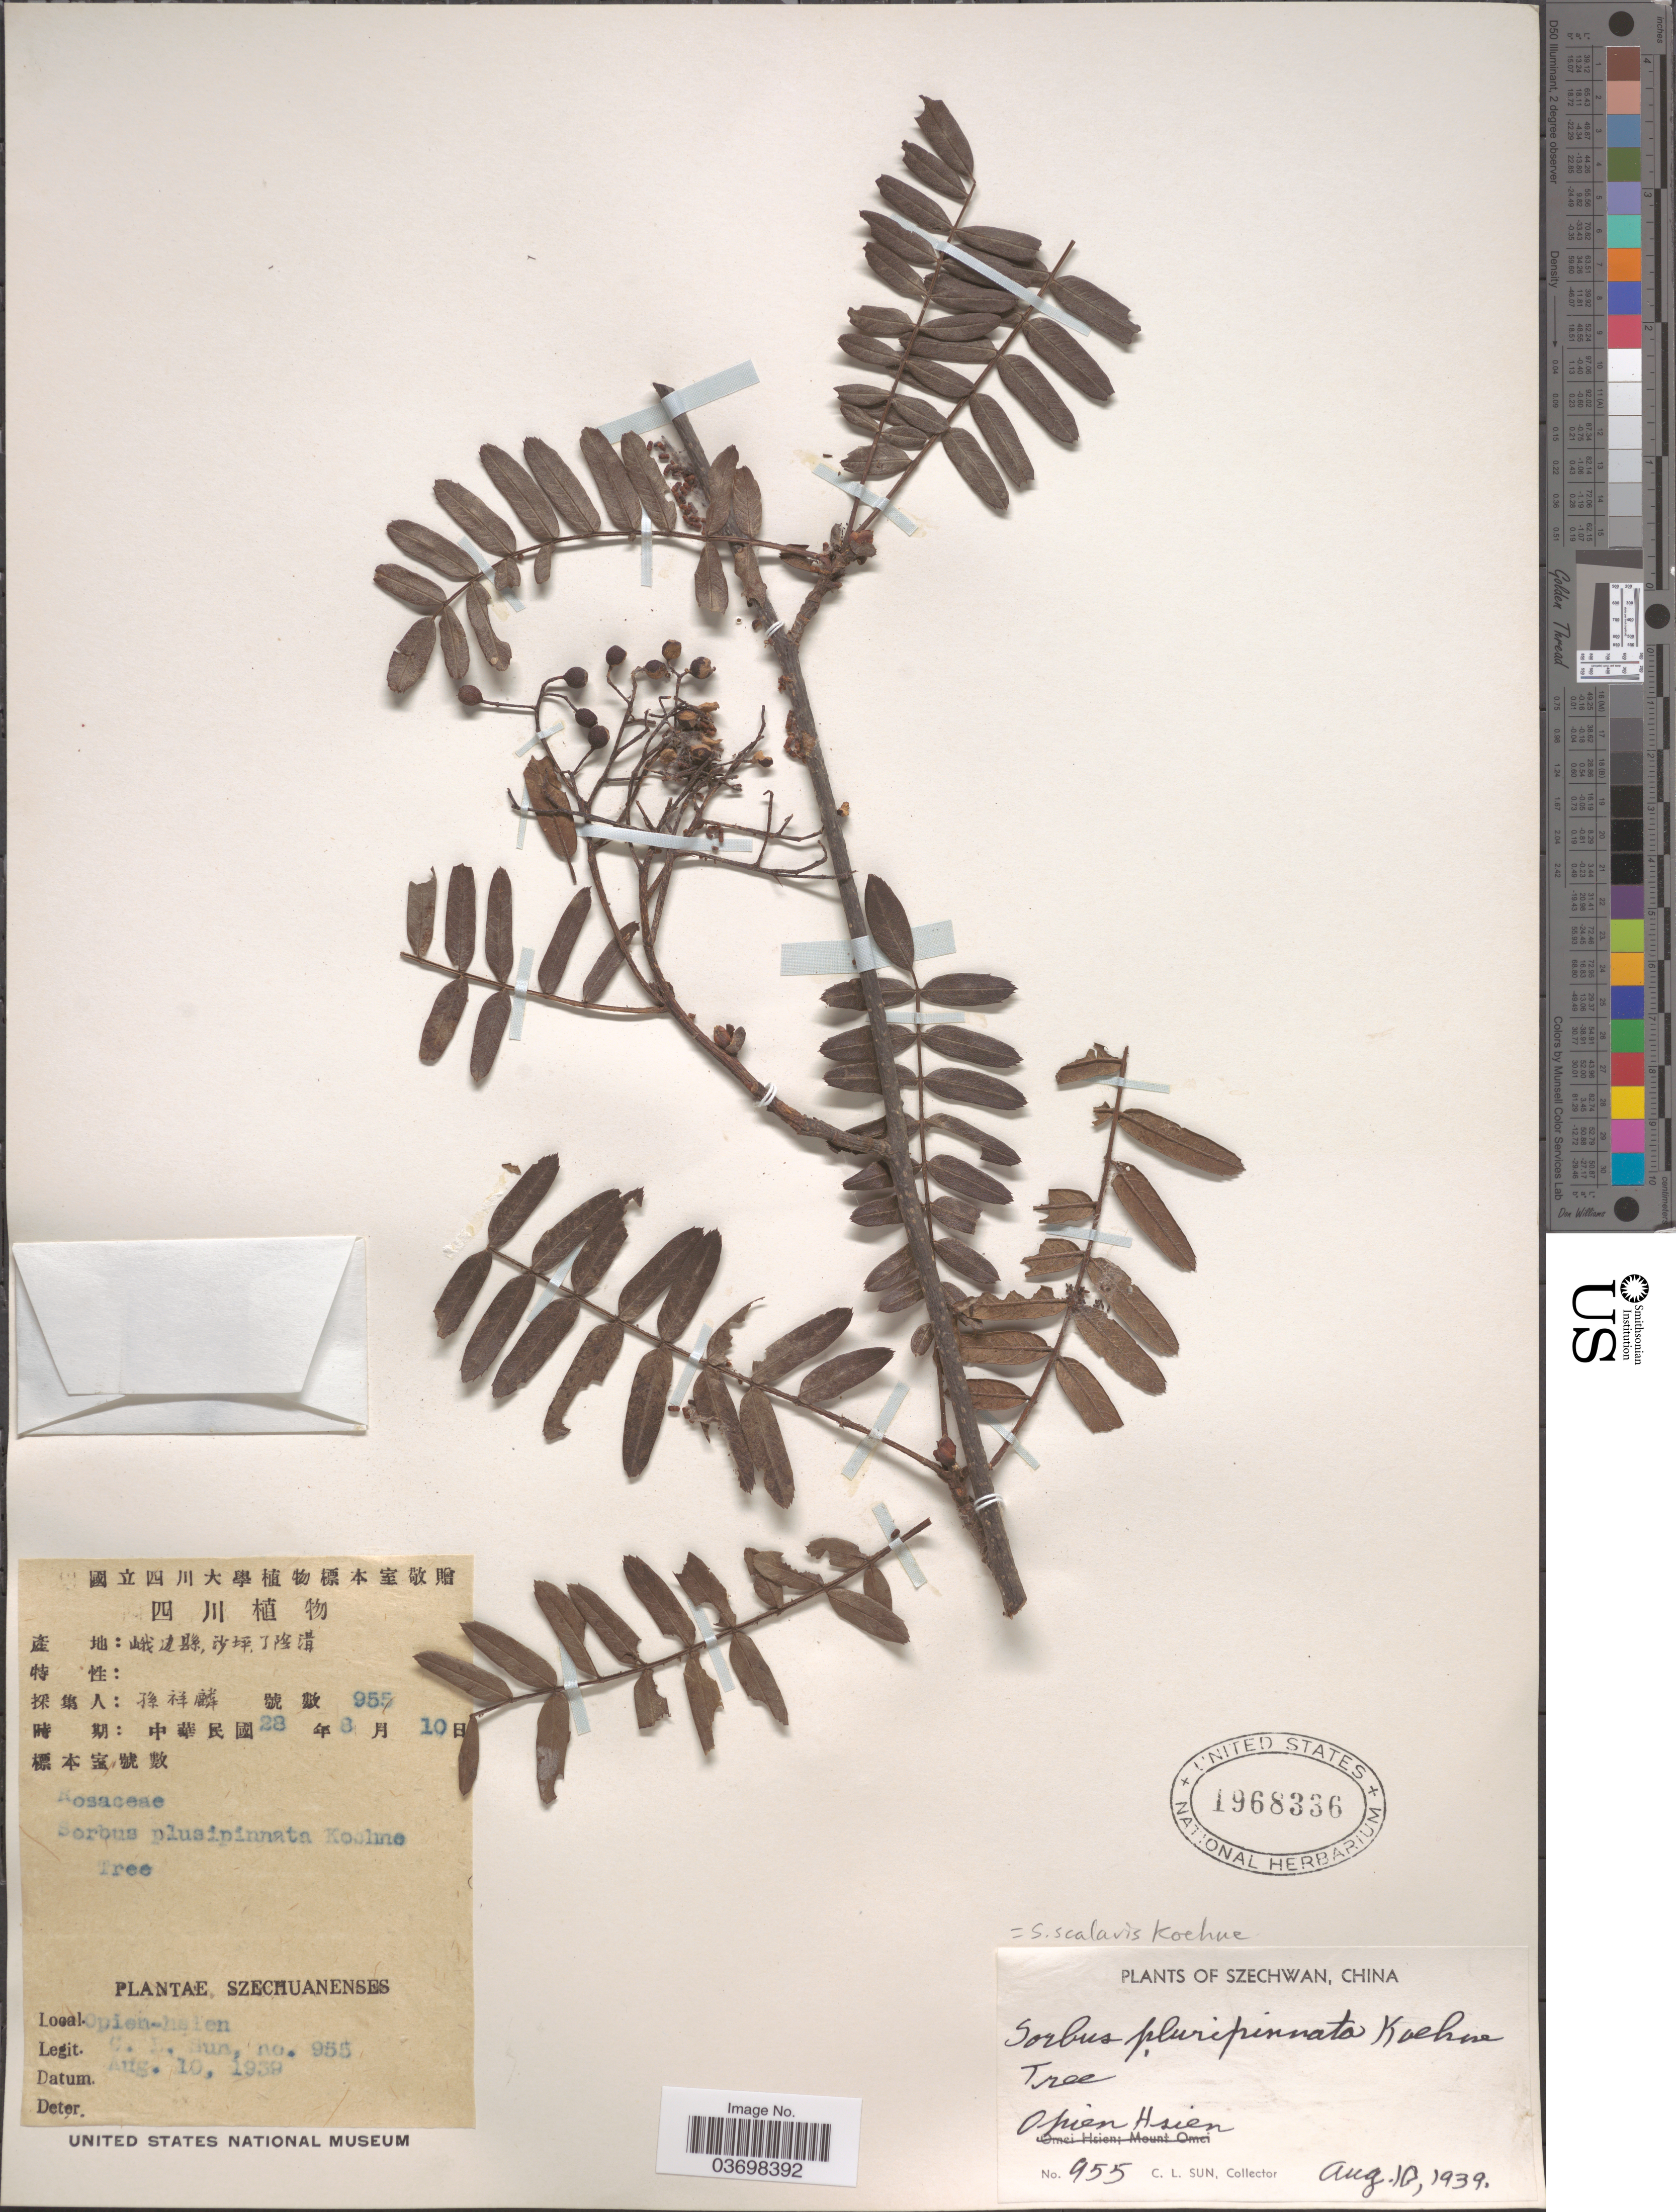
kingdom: Plantae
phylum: Tracheophyta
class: Magnoliopsida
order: Rosales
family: Rosaceae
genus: Sorbus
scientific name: Sorbus scalaris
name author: Koehne in Sarg.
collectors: C. Sun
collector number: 955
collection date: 1939-08-10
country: China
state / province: Sichuan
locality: Szechwan. Opien Hsien.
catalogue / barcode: US 1968336